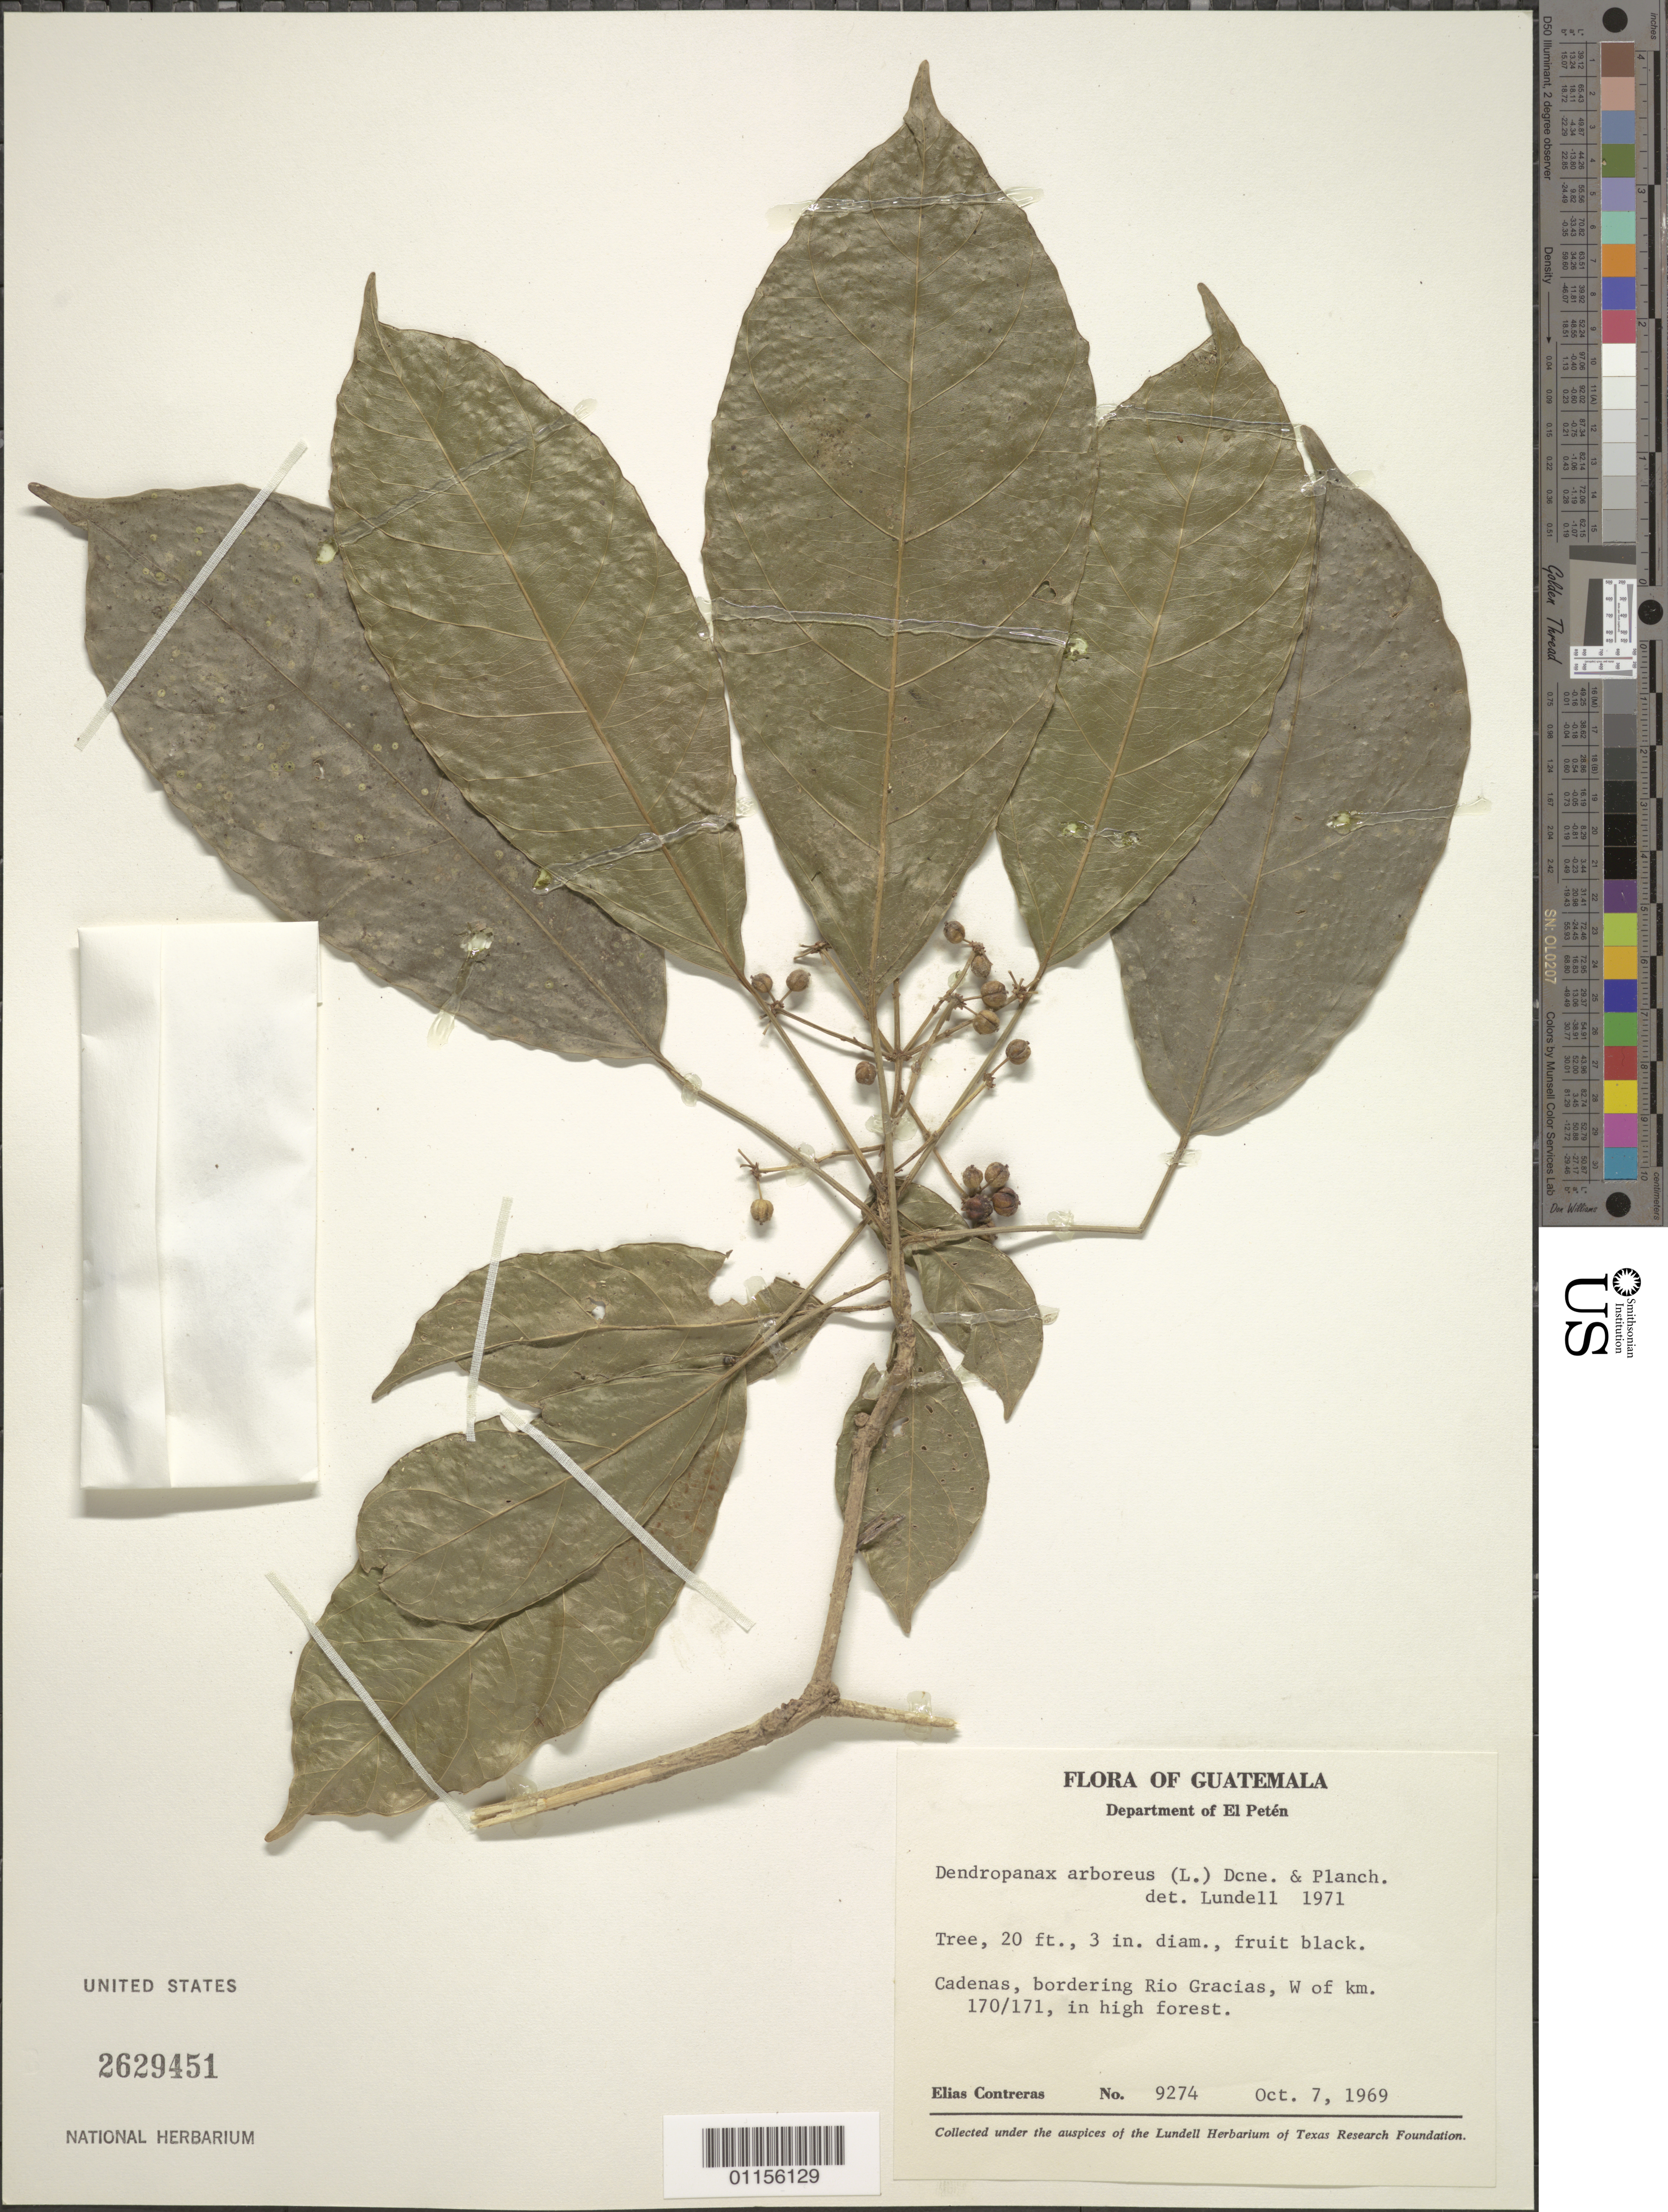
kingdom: Plantae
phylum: Tracheophyta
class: Magnoliopsida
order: Apiales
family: Araliaceae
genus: Dendropanax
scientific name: Dendropanax arboreus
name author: (L.) Decne. & Planch.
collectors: E. Contreras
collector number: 9274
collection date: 1969-10-07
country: Guatemala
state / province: El Petén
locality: Cadenas, bordering Rio Gracias, W of km 170/171.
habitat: Tree growing in the high forest.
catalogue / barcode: US 2629451